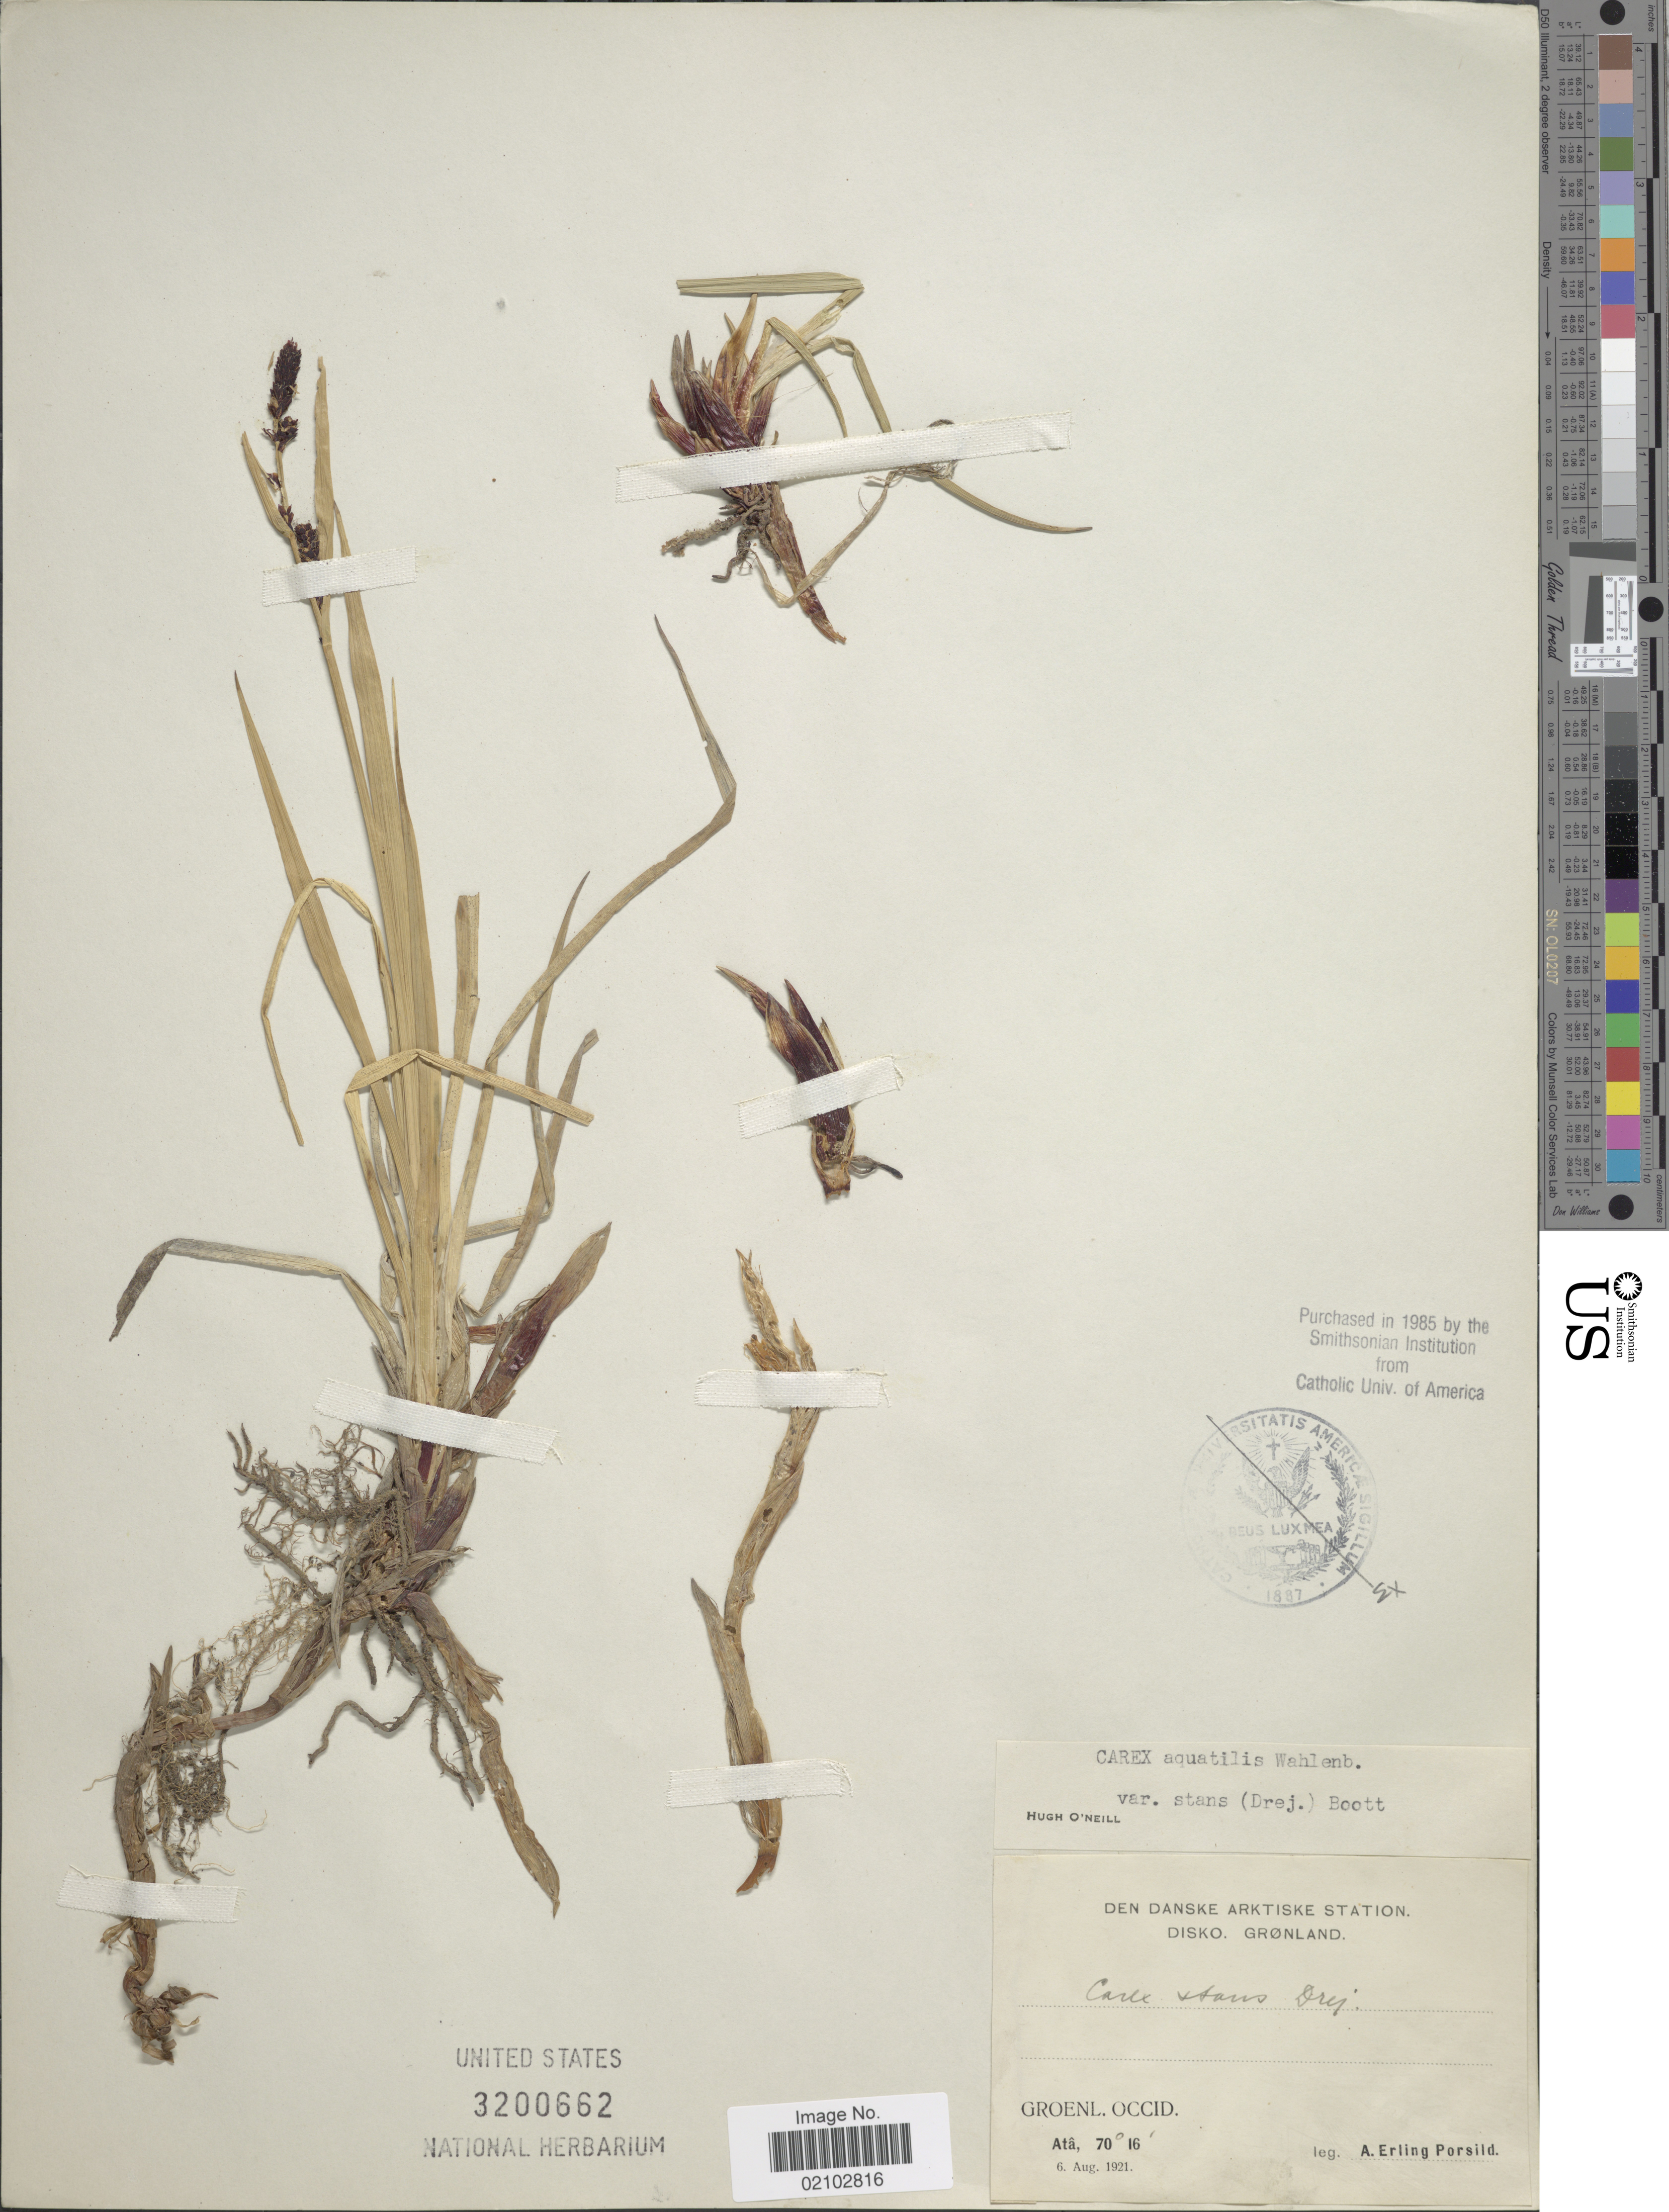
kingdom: Plantae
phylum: Tracheophyta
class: Liliopsida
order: Poales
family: Cyperaceae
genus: Carex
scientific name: Carex aquatilis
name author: Wahlenb.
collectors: A. E. Porsild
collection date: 1921-08-06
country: Greenland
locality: Groenl. Occid., Ata.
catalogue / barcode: US 3200662